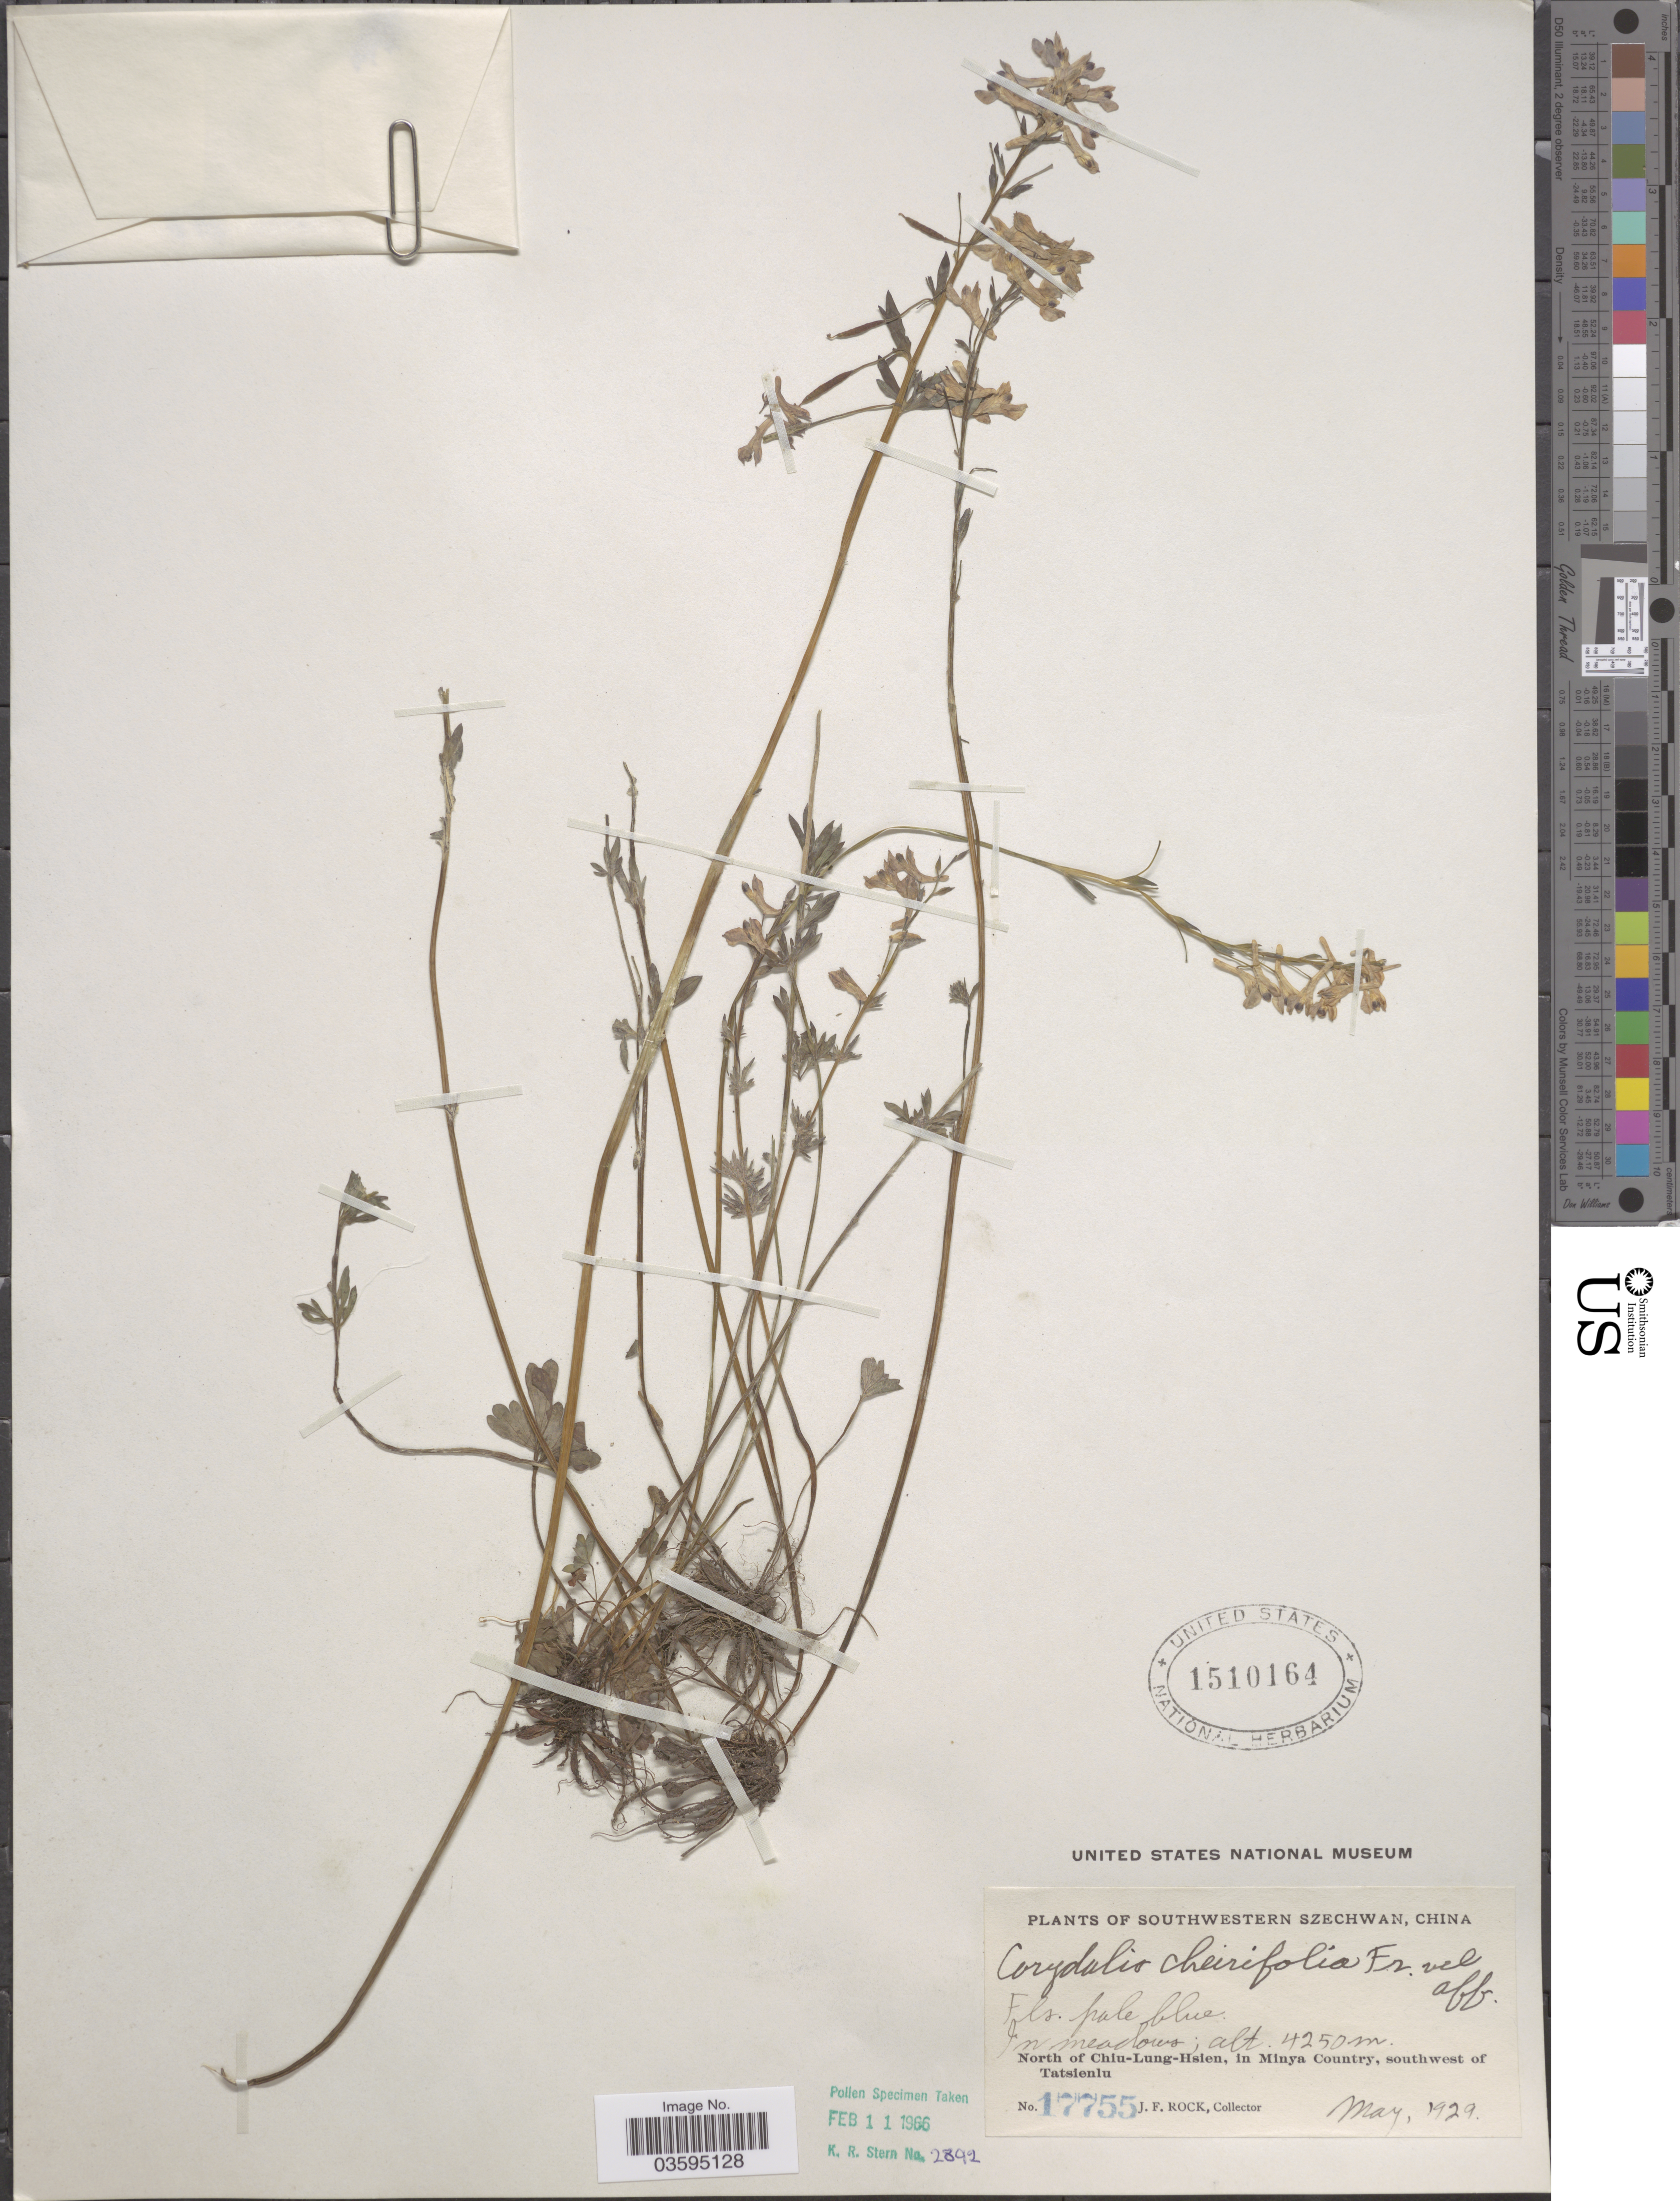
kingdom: Plantae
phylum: Tracheophyta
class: Magnoliopsida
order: Ranunculales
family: Papaveraceae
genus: Corydalis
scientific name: Corydalis cheirifolia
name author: Franch.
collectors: J. Rock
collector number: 17755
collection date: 1929-05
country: China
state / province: Sichuan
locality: Southwestern Szechuan. North of Chiu-Lung-Hsien, in Minya Country, southwest of Tatsienlu.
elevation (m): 4250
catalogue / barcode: US 1510164